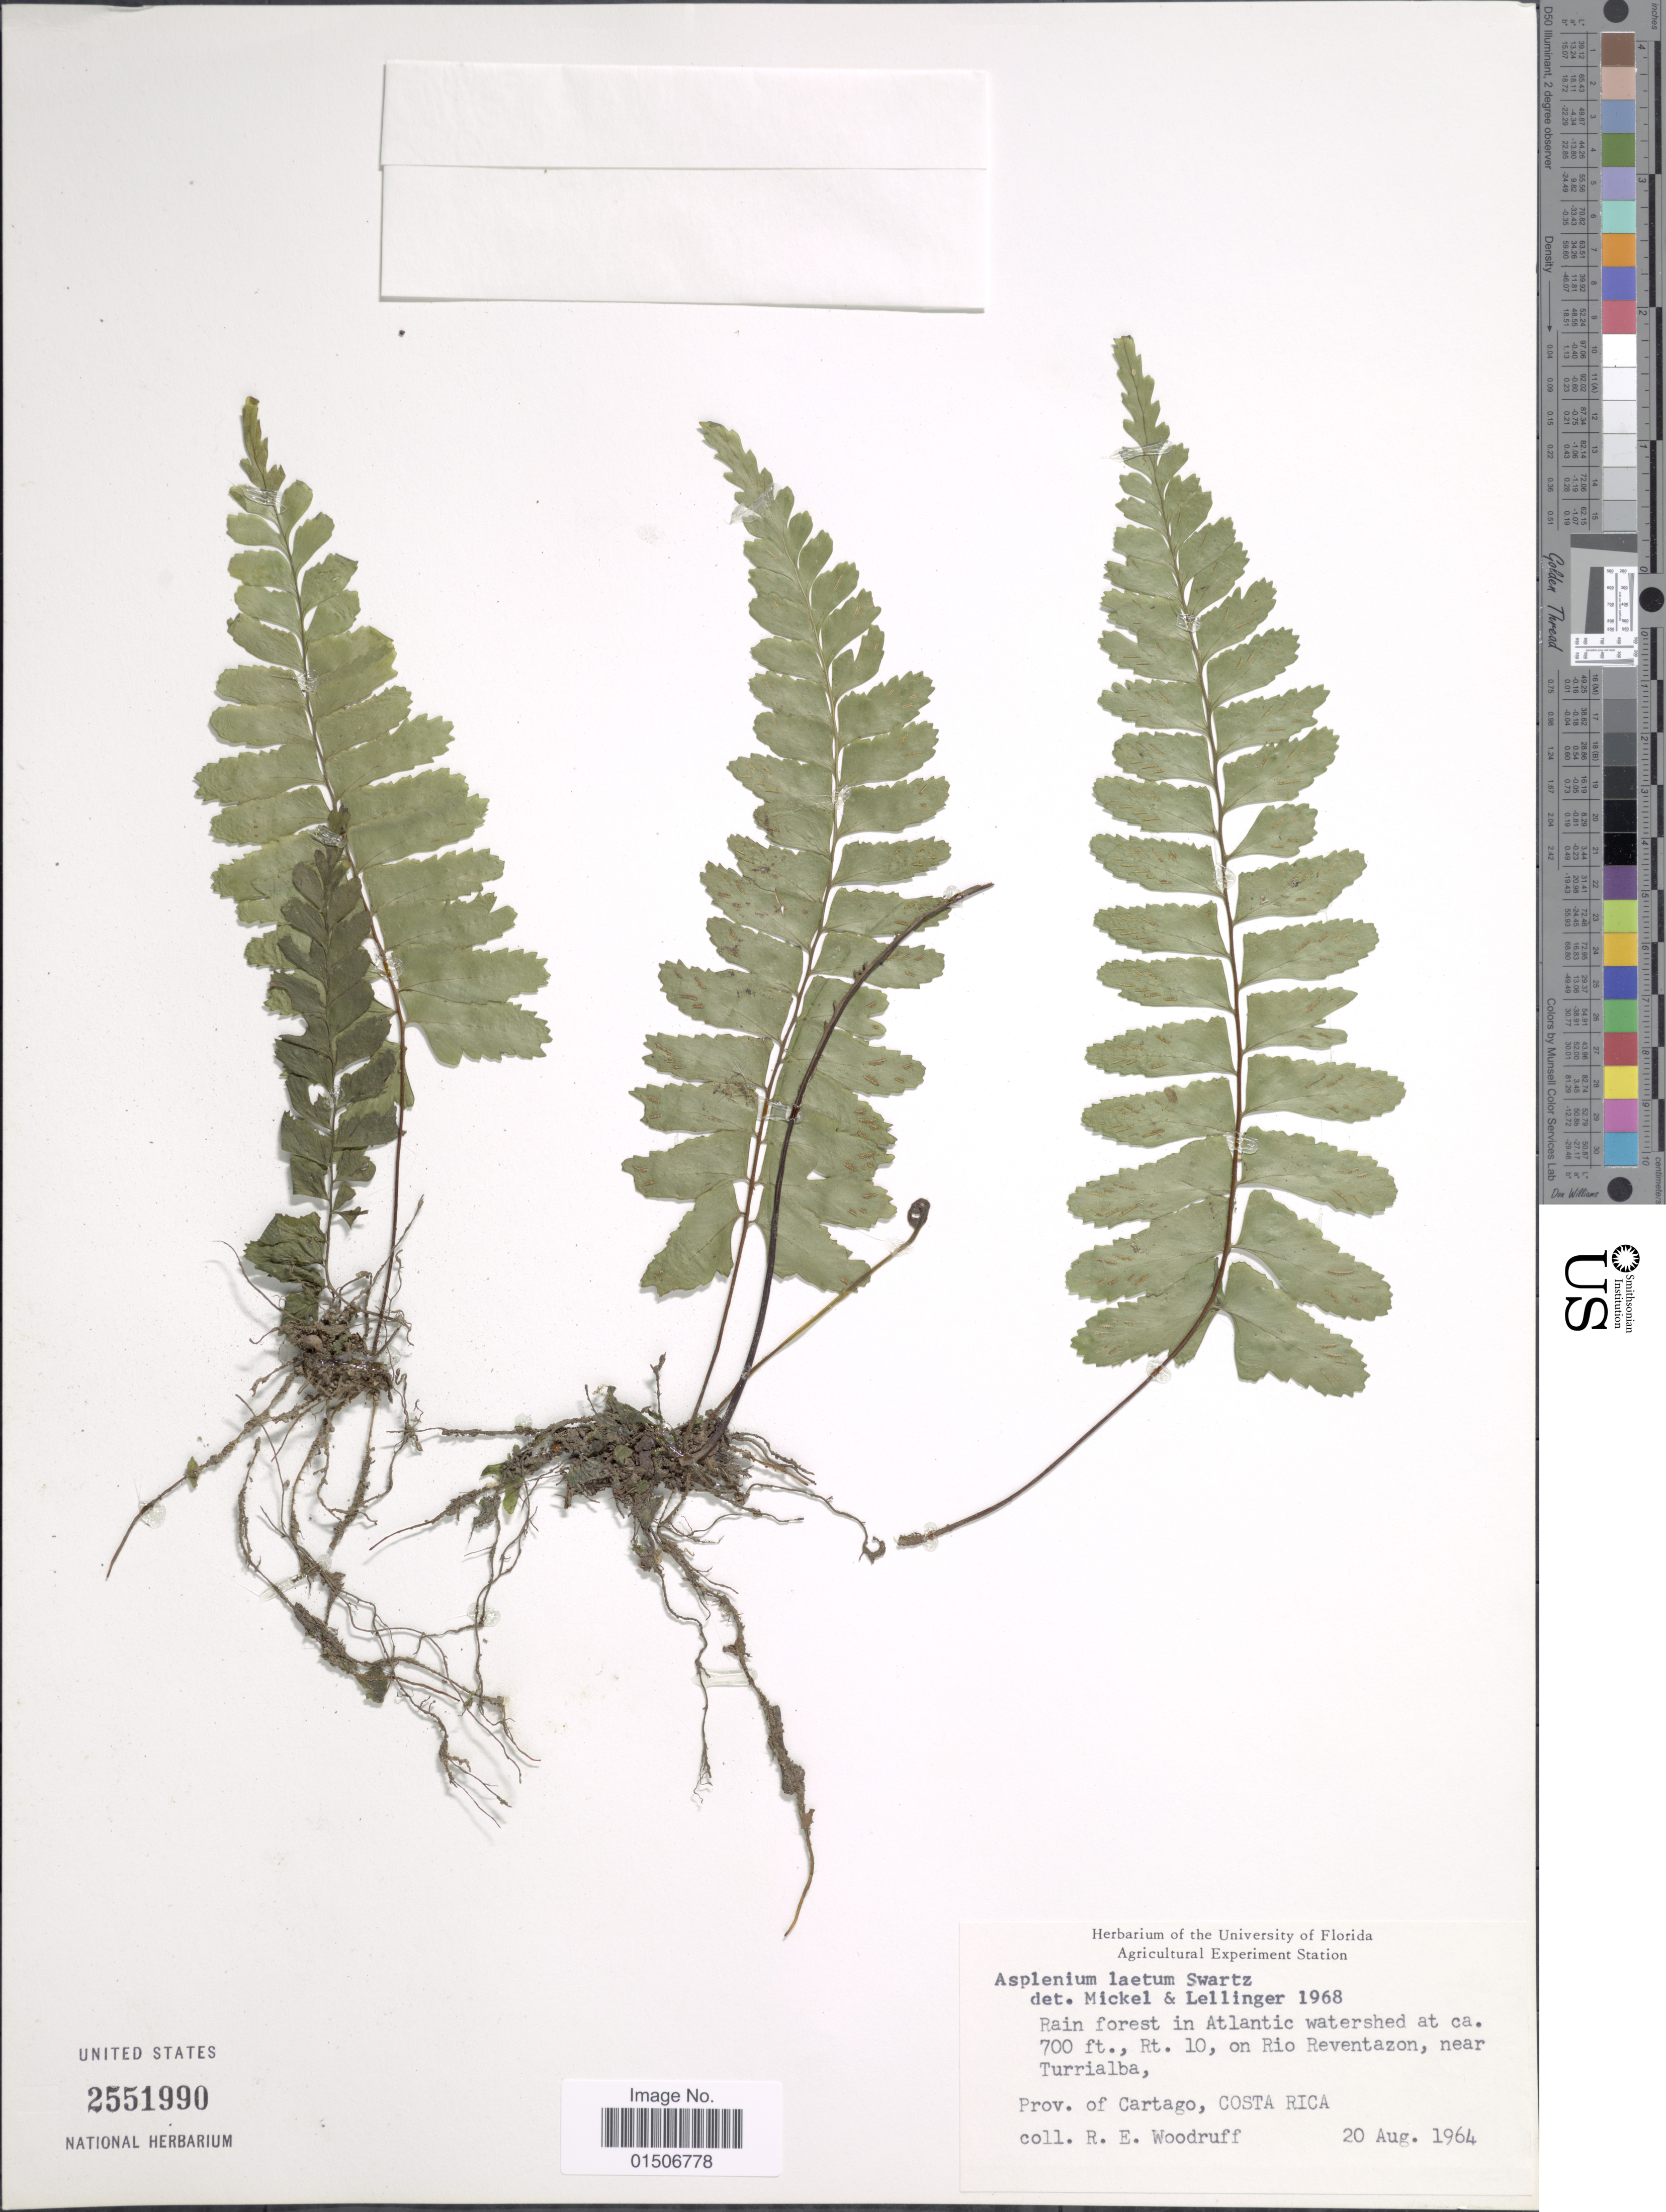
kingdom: Plantae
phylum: Tracheophyta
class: Polypodiopsida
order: Polypodiales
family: Aspleniaceae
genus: Asplenium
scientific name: Asplenium laetum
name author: Sw.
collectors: R. Woodruff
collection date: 1964-08-20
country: Costa Rica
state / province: Cartago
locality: Rain forest in Atlantic watershed., Rt. 10, on Rio reventazon, near Turrialba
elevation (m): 213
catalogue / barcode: US 2551990